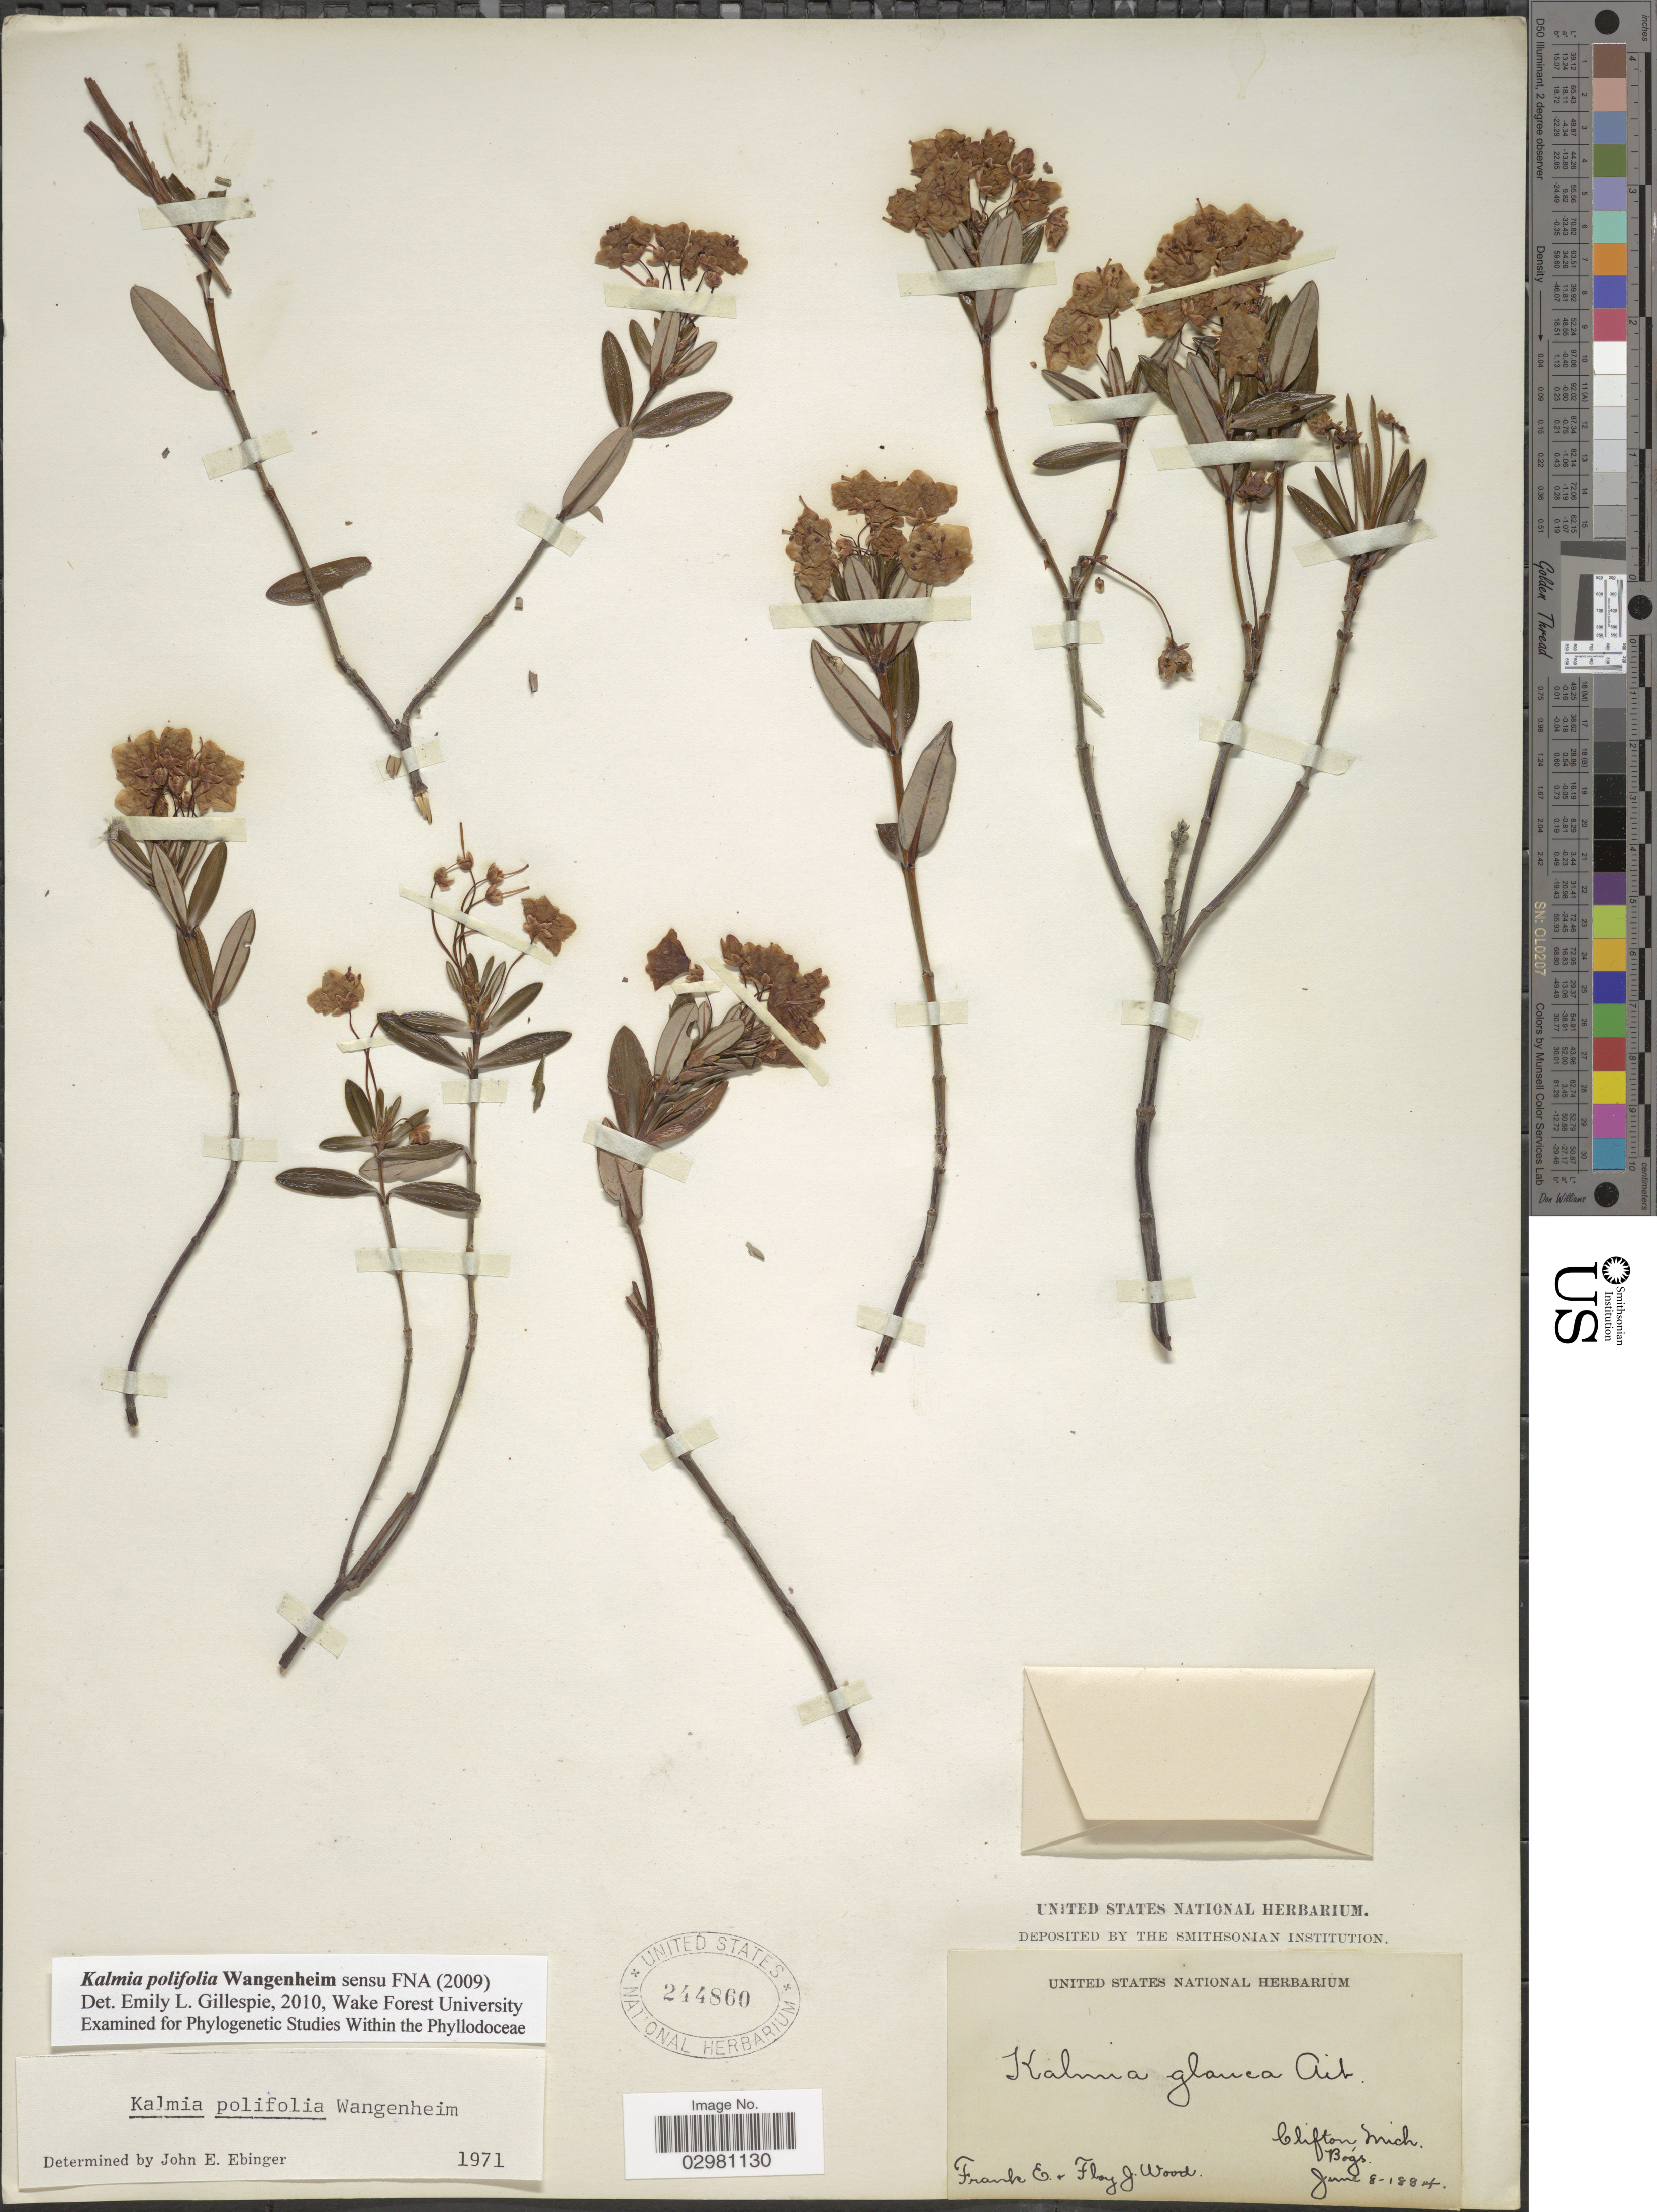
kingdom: Plantae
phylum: Tracheophyta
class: Magnoliopsida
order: Ericales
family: Ericaceae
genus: Kalmia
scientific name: Kalmia polifolia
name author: Wangenh.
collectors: F. Wood & F. Wood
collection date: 1884-06-08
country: United States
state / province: Michigan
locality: Clifton, Mich. Bogs.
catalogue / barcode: US 244860